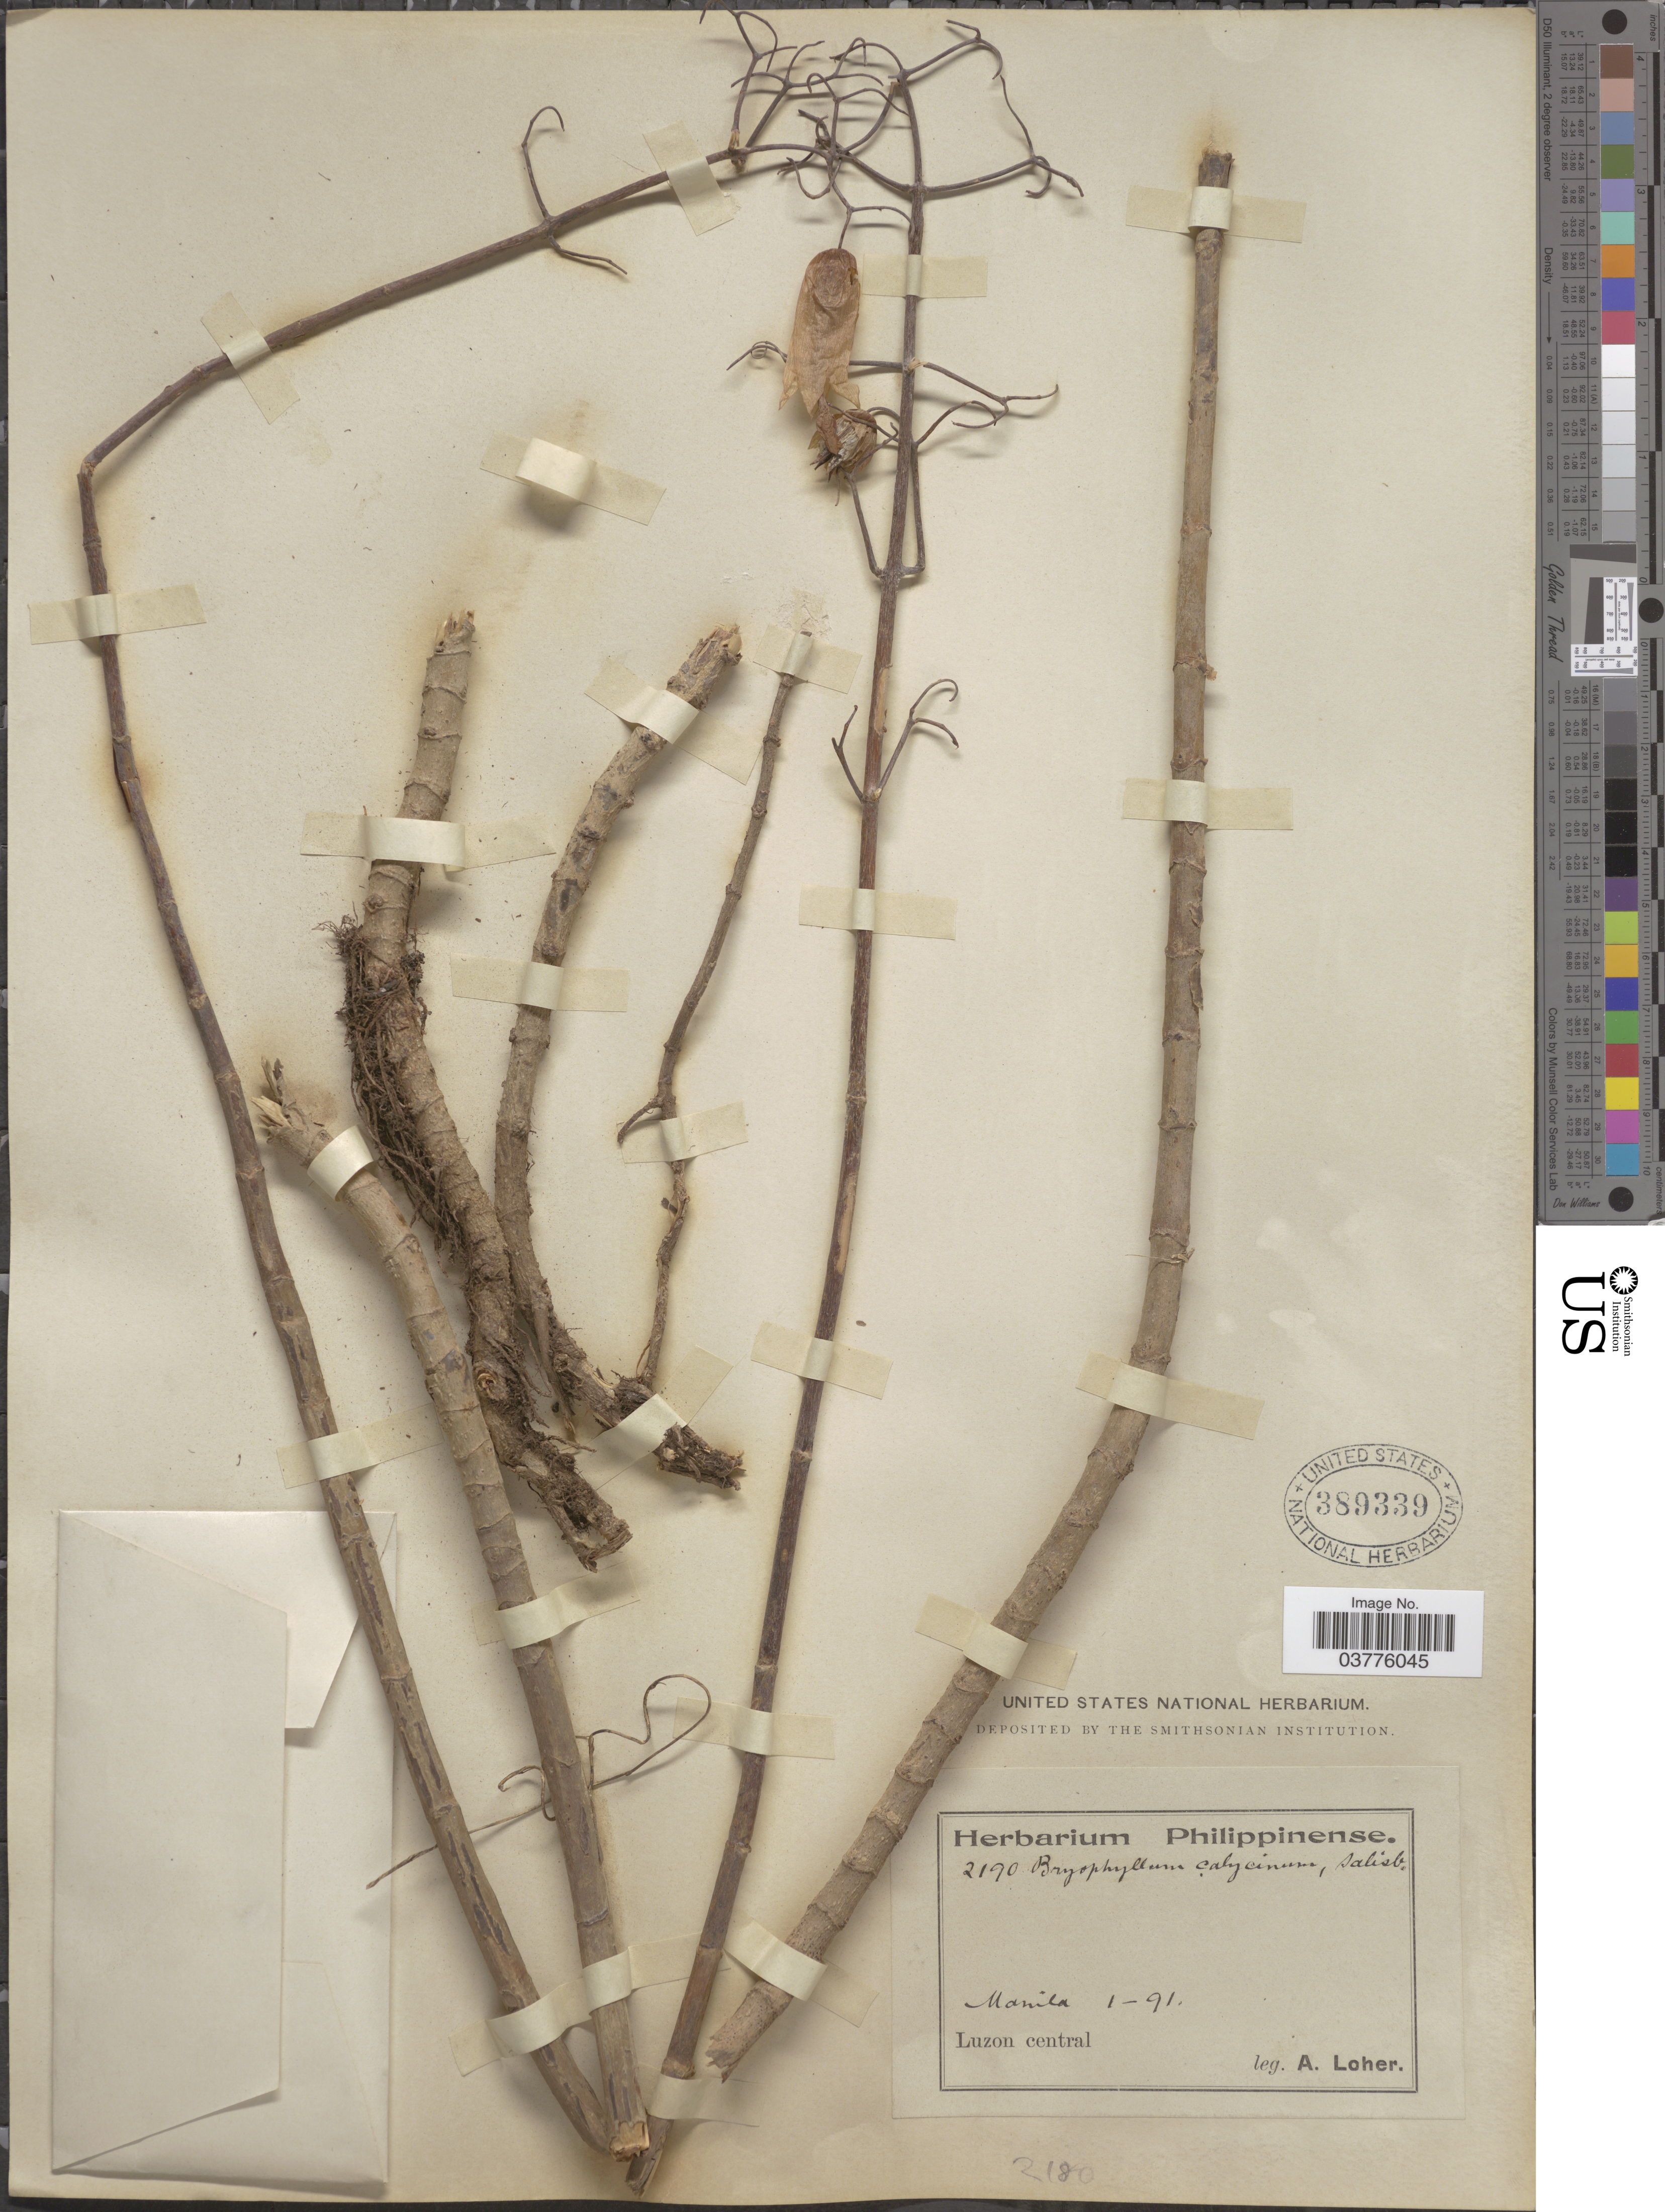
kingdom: Plantae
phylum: Tracheophyta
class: Magnoliopsida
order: Saxifragales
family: Crassulaceae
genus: Kalanchoe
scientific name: Kalanchoe pinnata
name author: (Lam.) Pers.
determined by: Strong, Mark T., (BOT), Smithsonian Institution - National Museum of Natural History (UNITED STATES)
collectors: A. Loher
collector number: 2190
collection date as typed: Transcribed d/m/y: /1/91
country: Philippines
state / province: Central Luzon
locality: Manila. Luzon central.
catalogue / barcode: US 389339